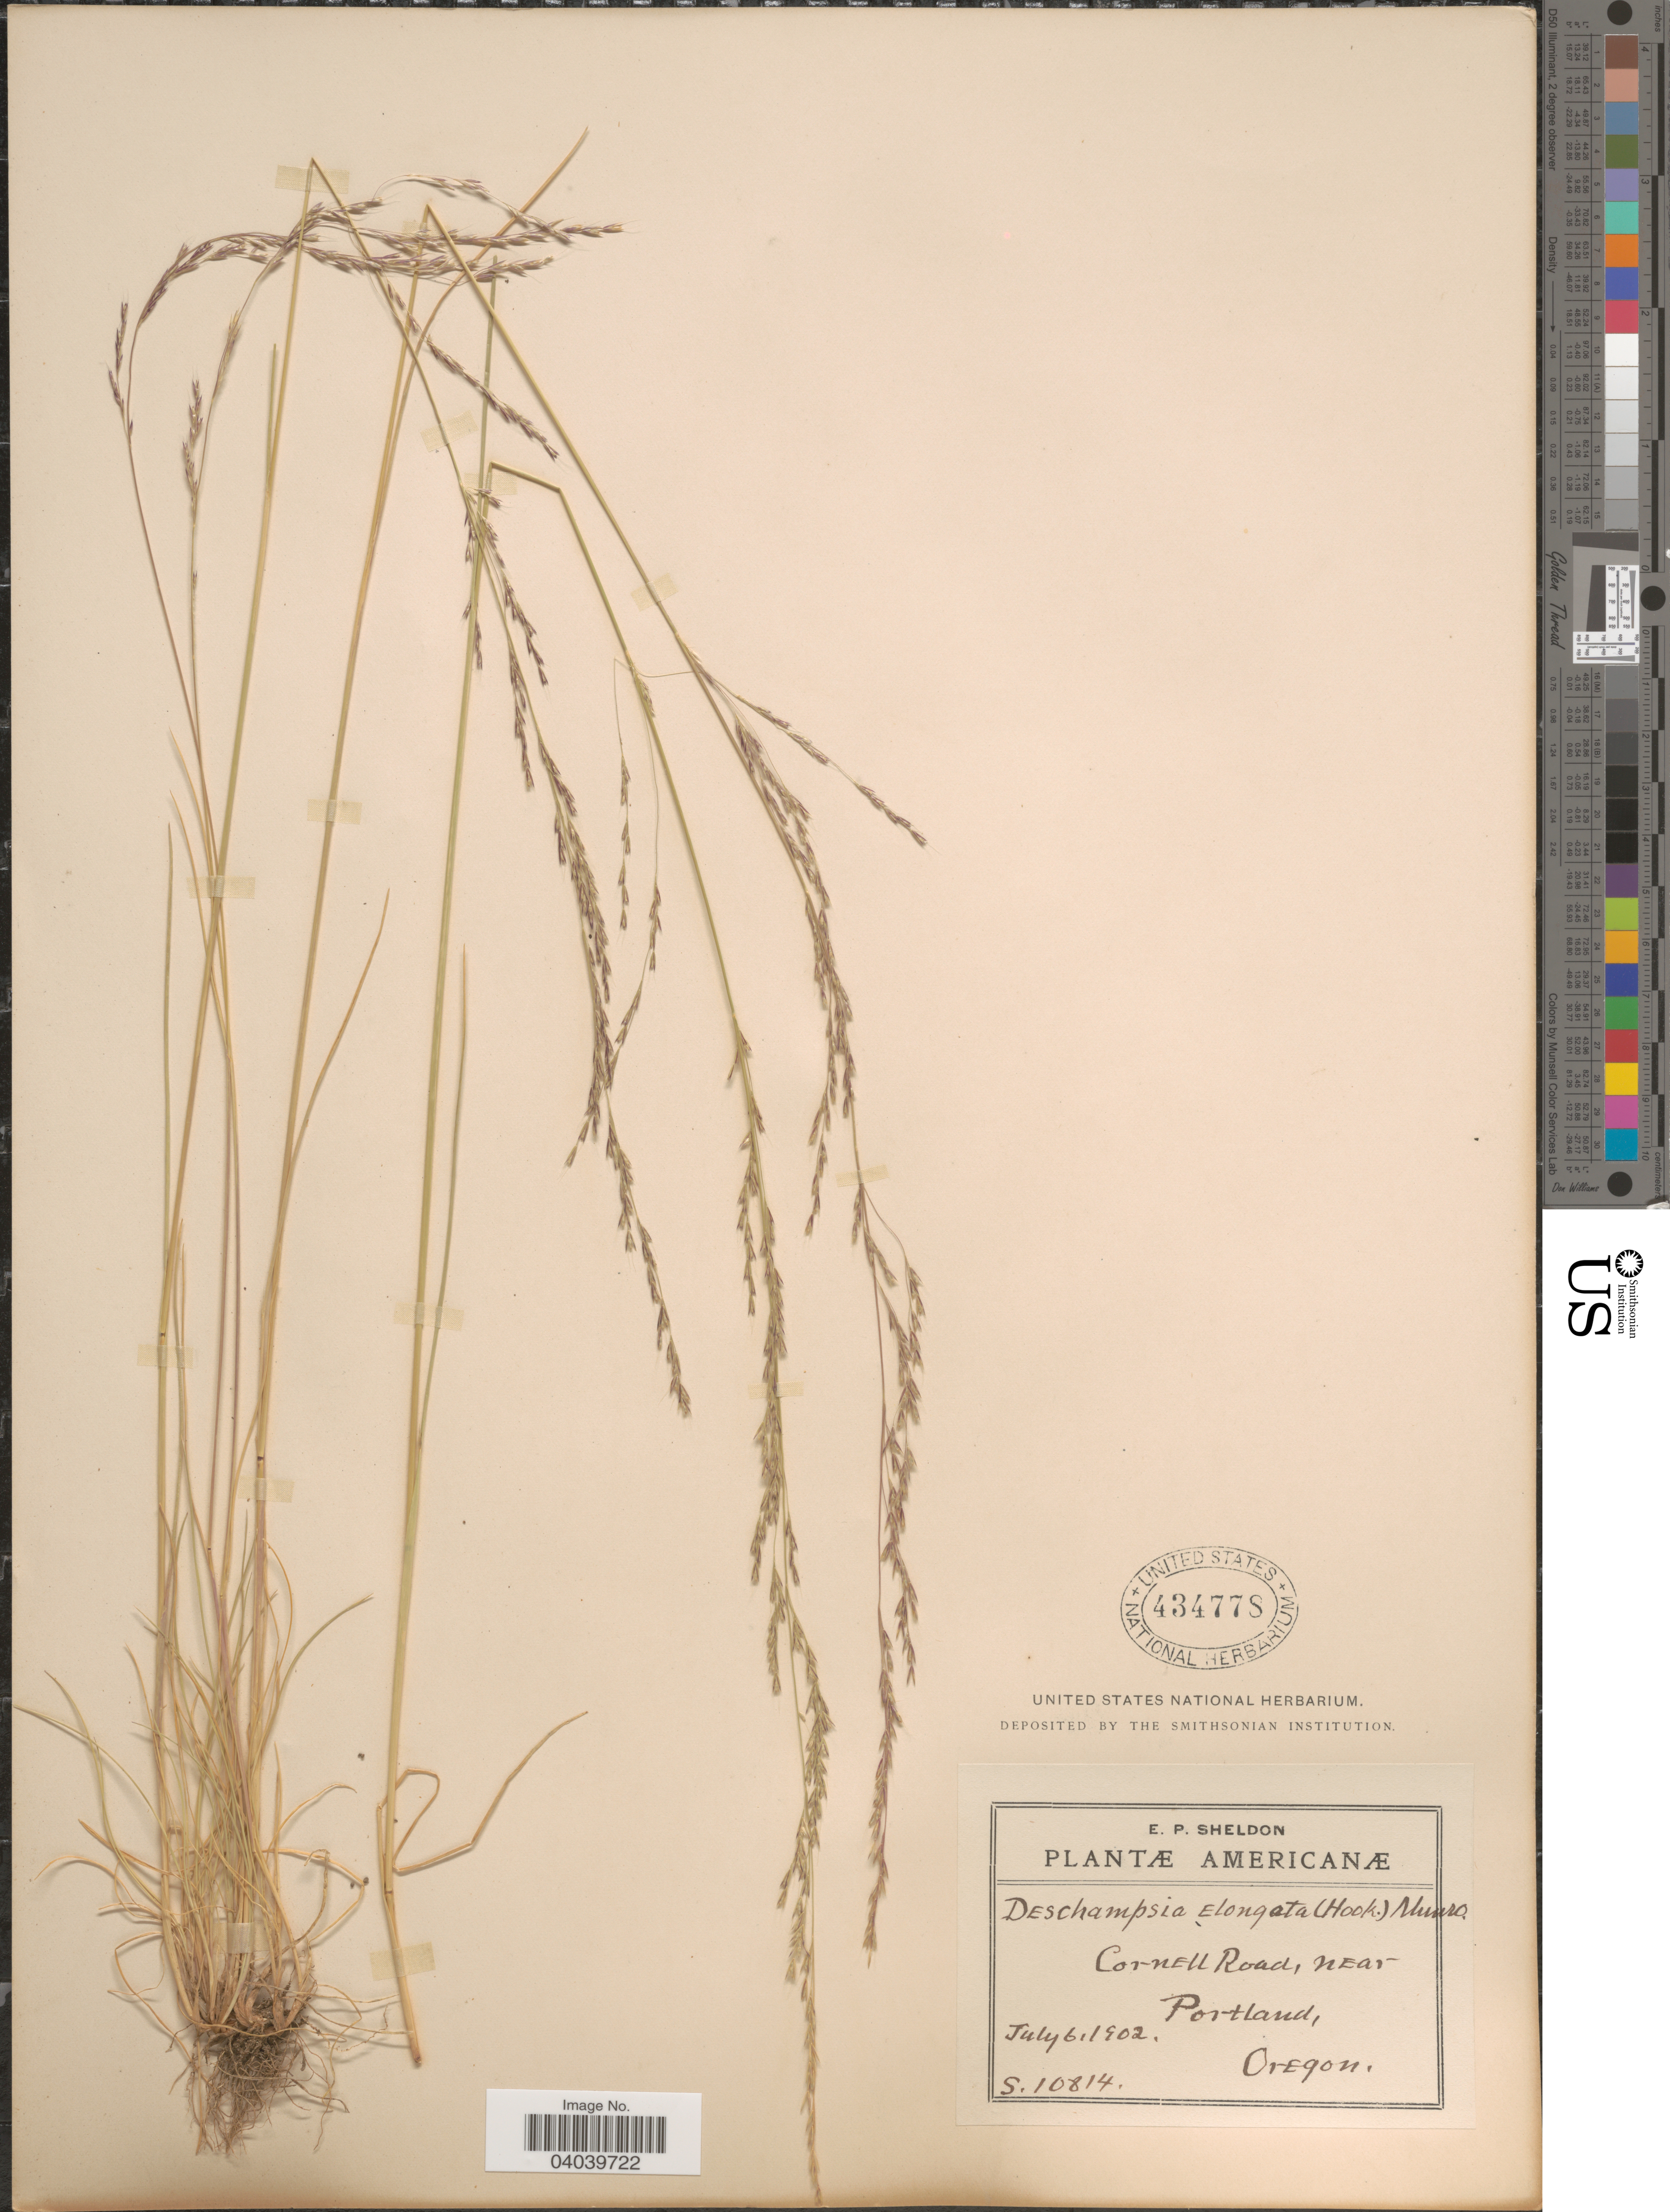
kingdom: Plantae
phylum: Tracheophyta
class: Liliopsida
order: Poales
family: Poaceae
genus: Deschampsia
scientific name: Deschampsia elongata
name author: (Hook.) Munro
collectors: E. P. Sheldon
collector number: S10814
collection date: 1902-07-06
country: United States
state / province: Oregon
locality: Cornell Road, near Portland.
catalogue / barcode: US 434778